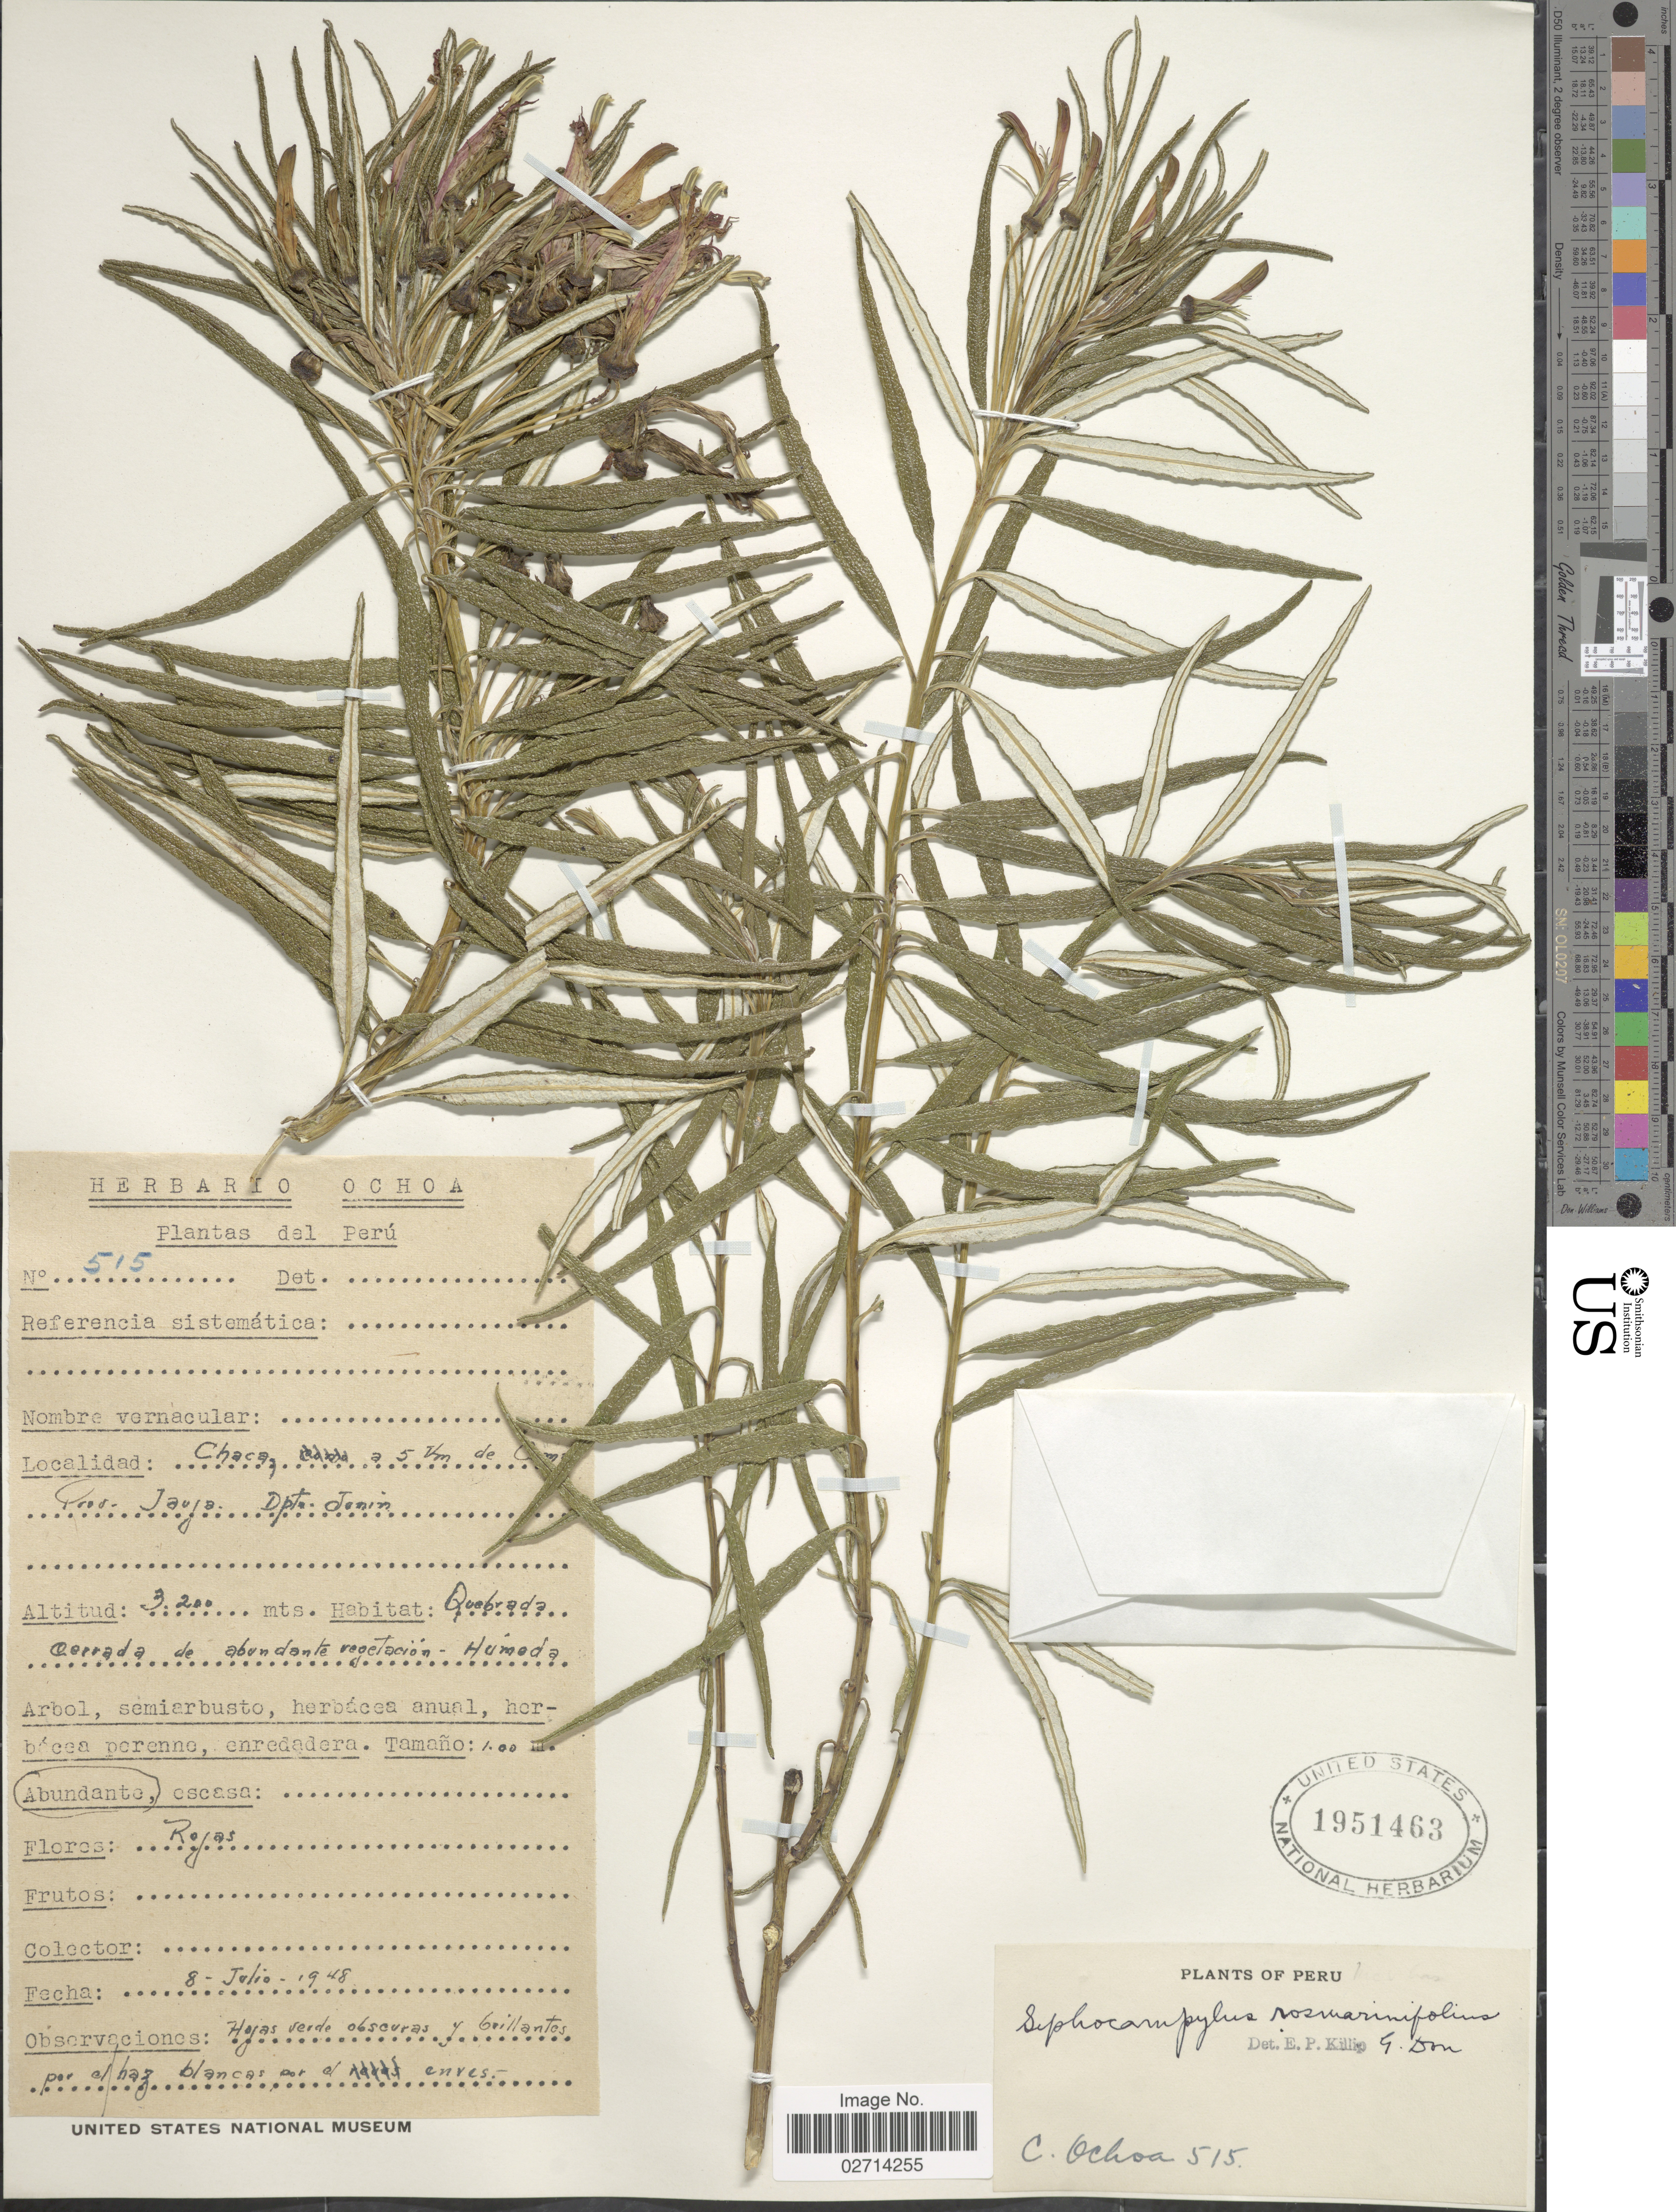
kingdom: Plantae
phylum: Tracheophyta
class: Magnoliopsida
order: Asterales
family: Campanulaceae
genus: Siphocampylus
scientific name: Siphocampylus rosmarinifolius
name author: G. Don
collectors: C. Ochoa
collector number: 515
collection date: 1948-07-08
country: Peru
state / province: Junín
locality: Quebrada cerrada de abundante vegetación - humeda, Chaca, a 5 km. de Comas, Prov. Jauja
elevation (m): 3200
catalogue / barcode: US 1951463